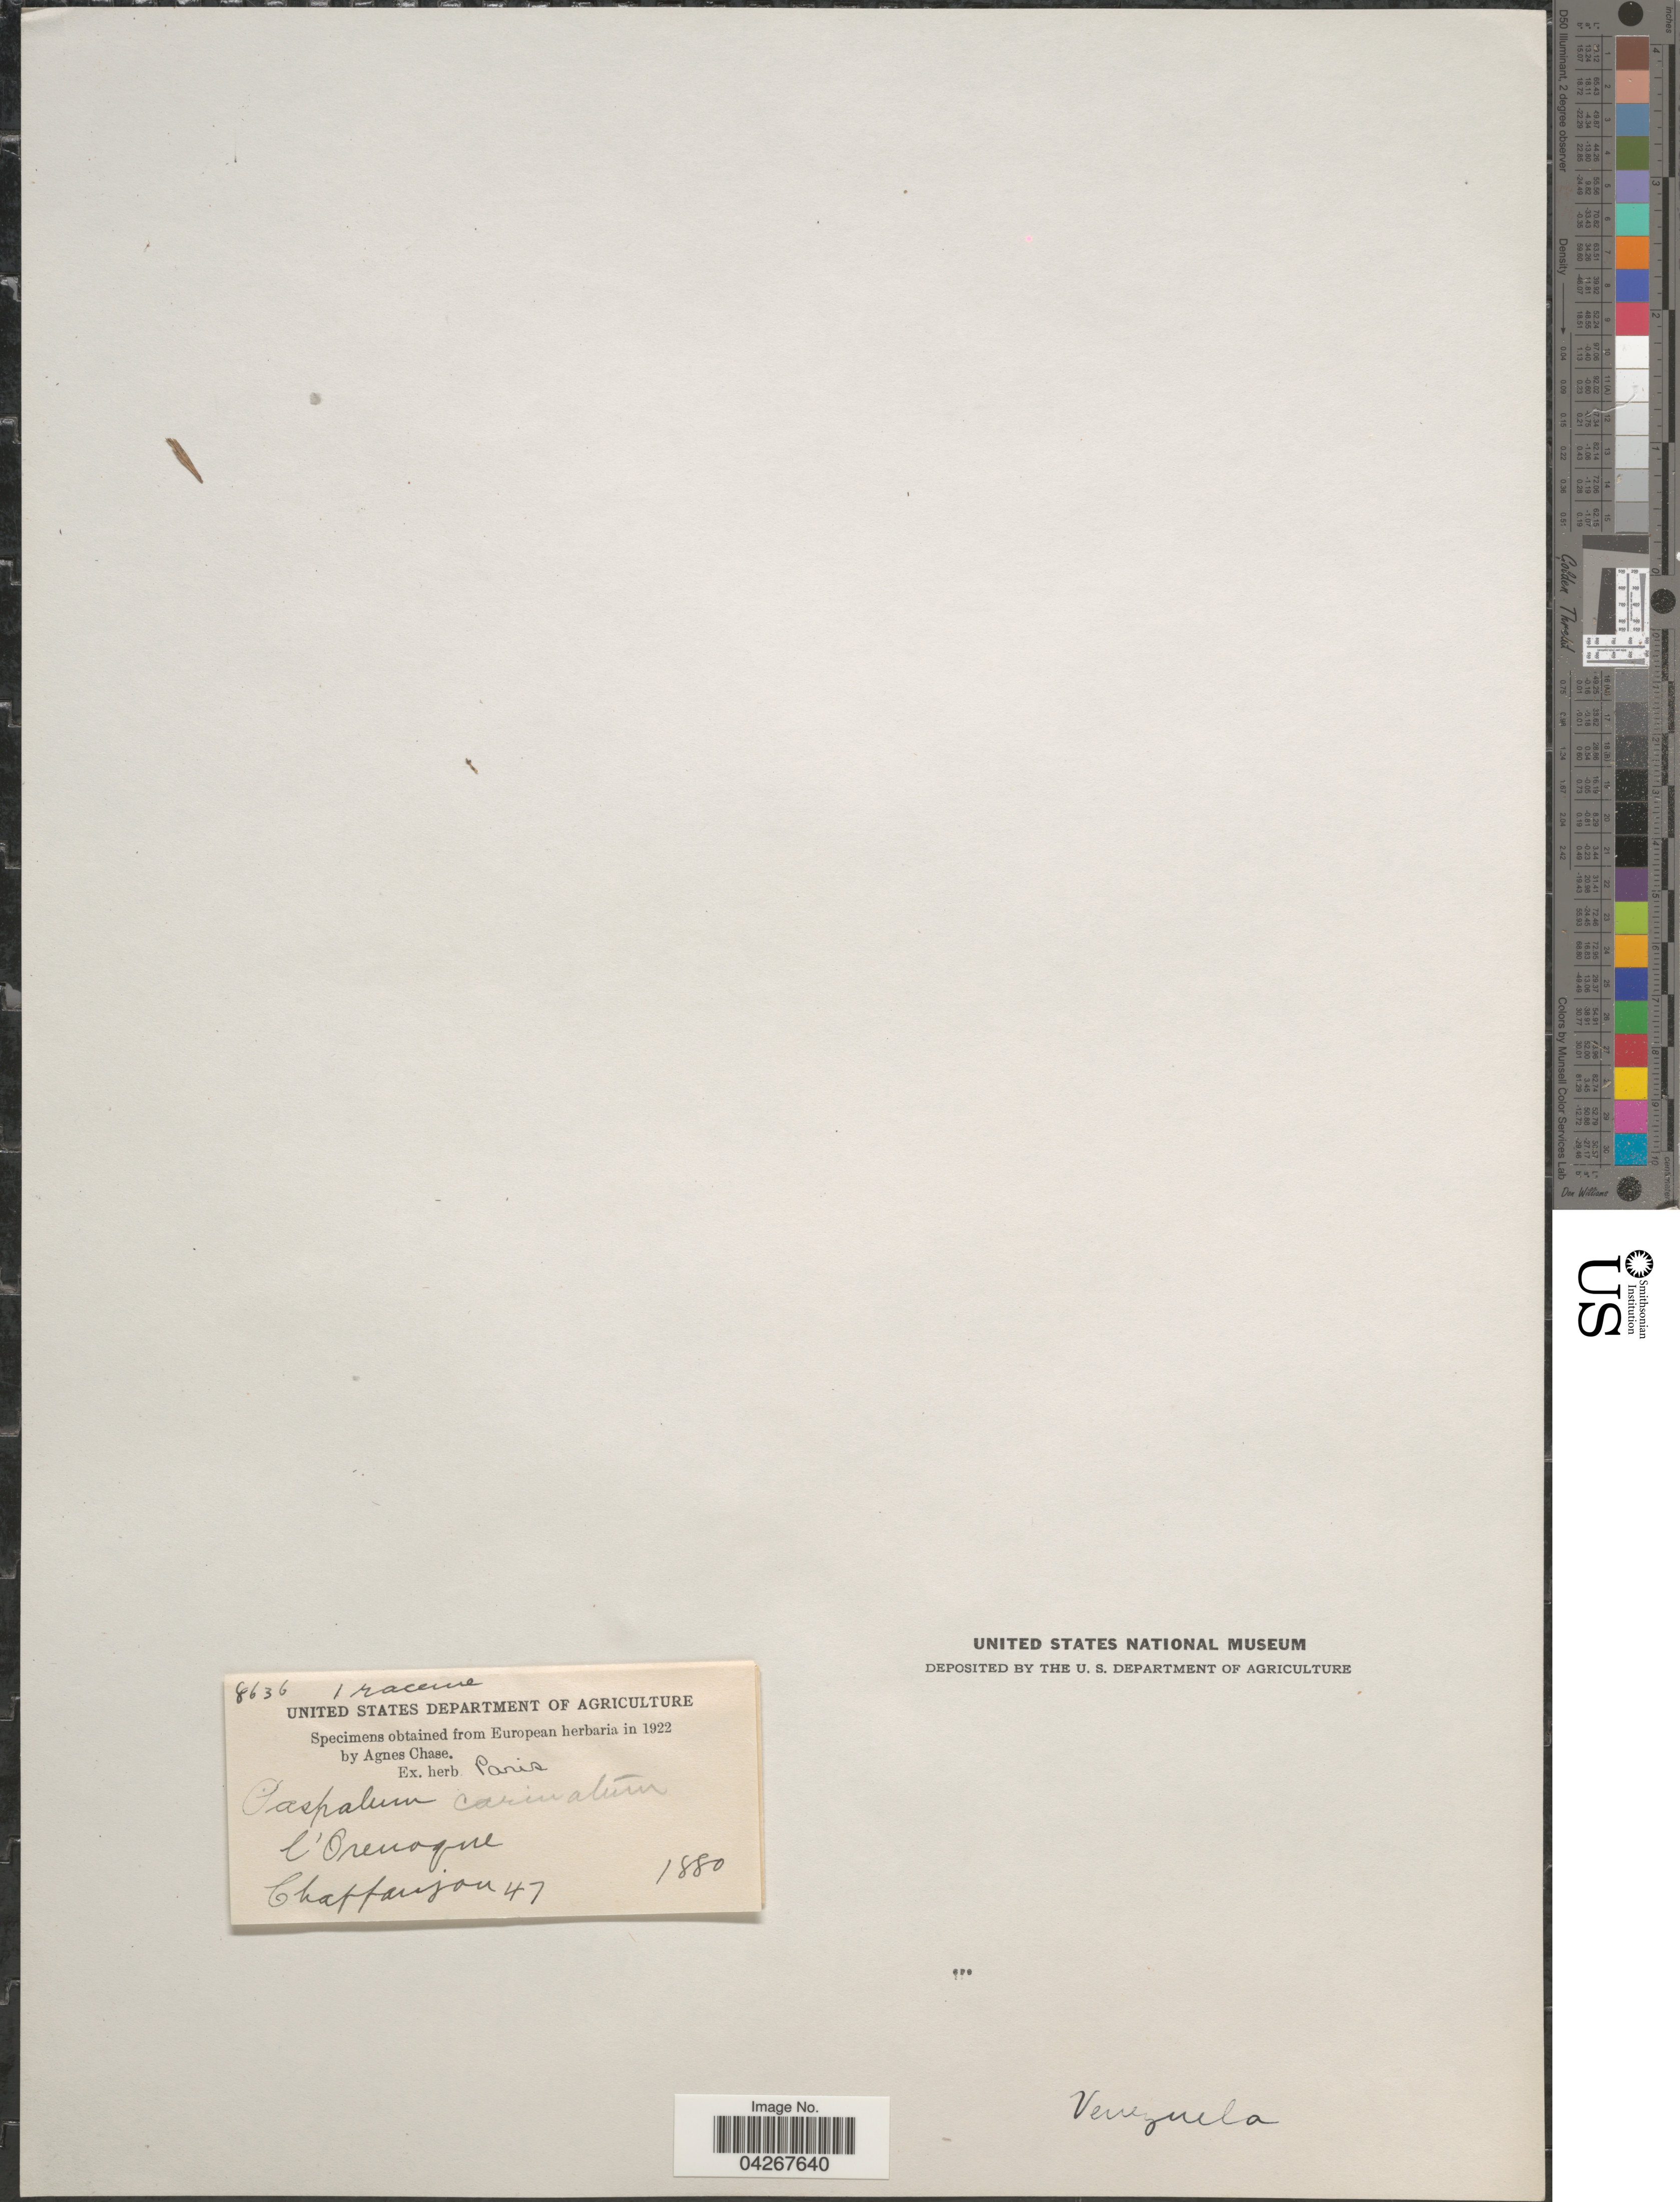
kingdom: Plantae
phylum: Tracheophyta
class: Liliopsida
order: Poales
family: Poaceae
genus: Paspalum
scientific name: Paspalum carinatum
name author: Humb. & Bonpl. ex Flüggé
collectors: -. Chaffanjon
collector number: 47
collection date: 1880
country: Venezuela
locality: L'Orenoque.